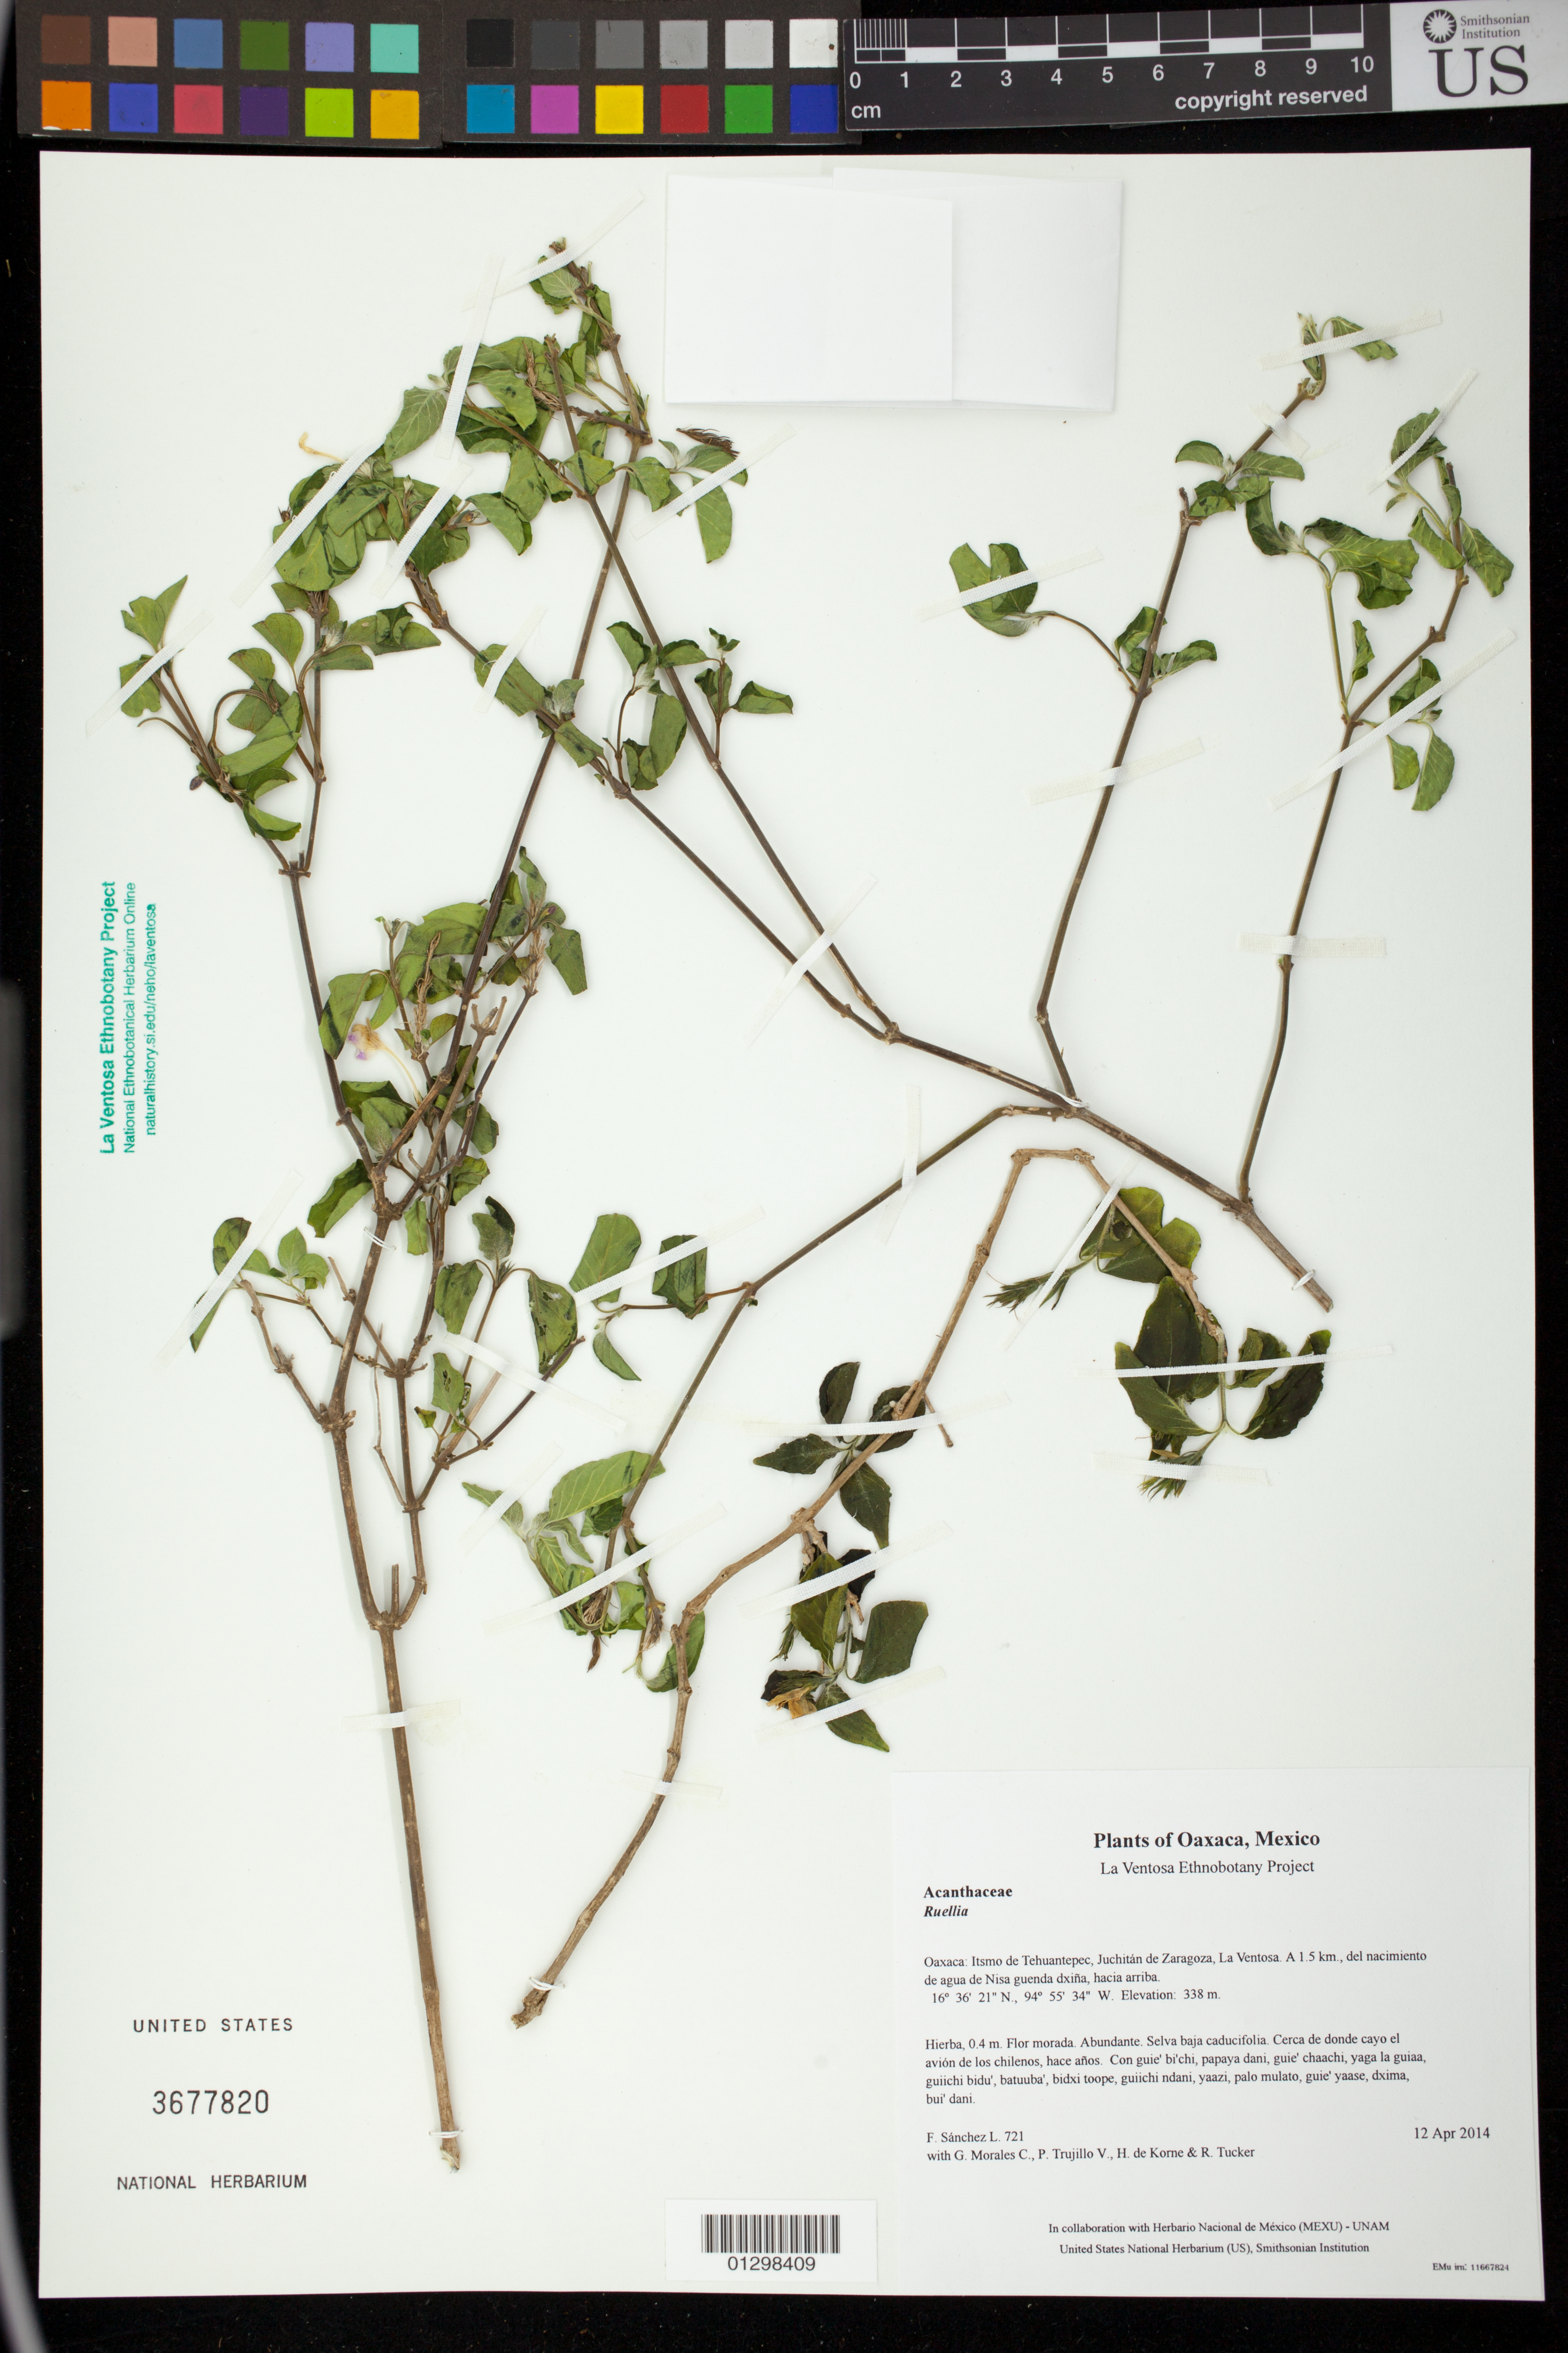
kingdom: Plantae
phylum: Tracheophyta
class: Magnoliopsida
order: Lamiales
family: Acanthaceae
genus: Justicia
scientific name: Justicia breviflora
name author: (Nees) Rusby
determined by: Reyes García, A.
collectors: F. Sánchez L., G. Morales C., P. Trujillo V., H. de Korne & R. Tucker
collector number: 721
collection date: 2014-04-12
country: Mexico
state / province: Oaxaca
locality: Itsmo de Tehuantepec, Juchitán de Zaragoza, La Ventosa. A 1.5 km., del nacimiento de agua de Nisa guenda dxiña, hacia arriba.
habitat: Selva baja caducifolia. Cerca de donde cayo el avión de los chilenos, hace años.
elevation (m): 338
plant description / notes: MEXU, SERO, US; Guixi bandaga. 0.4 m. Guie' nagu. Stale.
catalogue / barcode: US 3677820